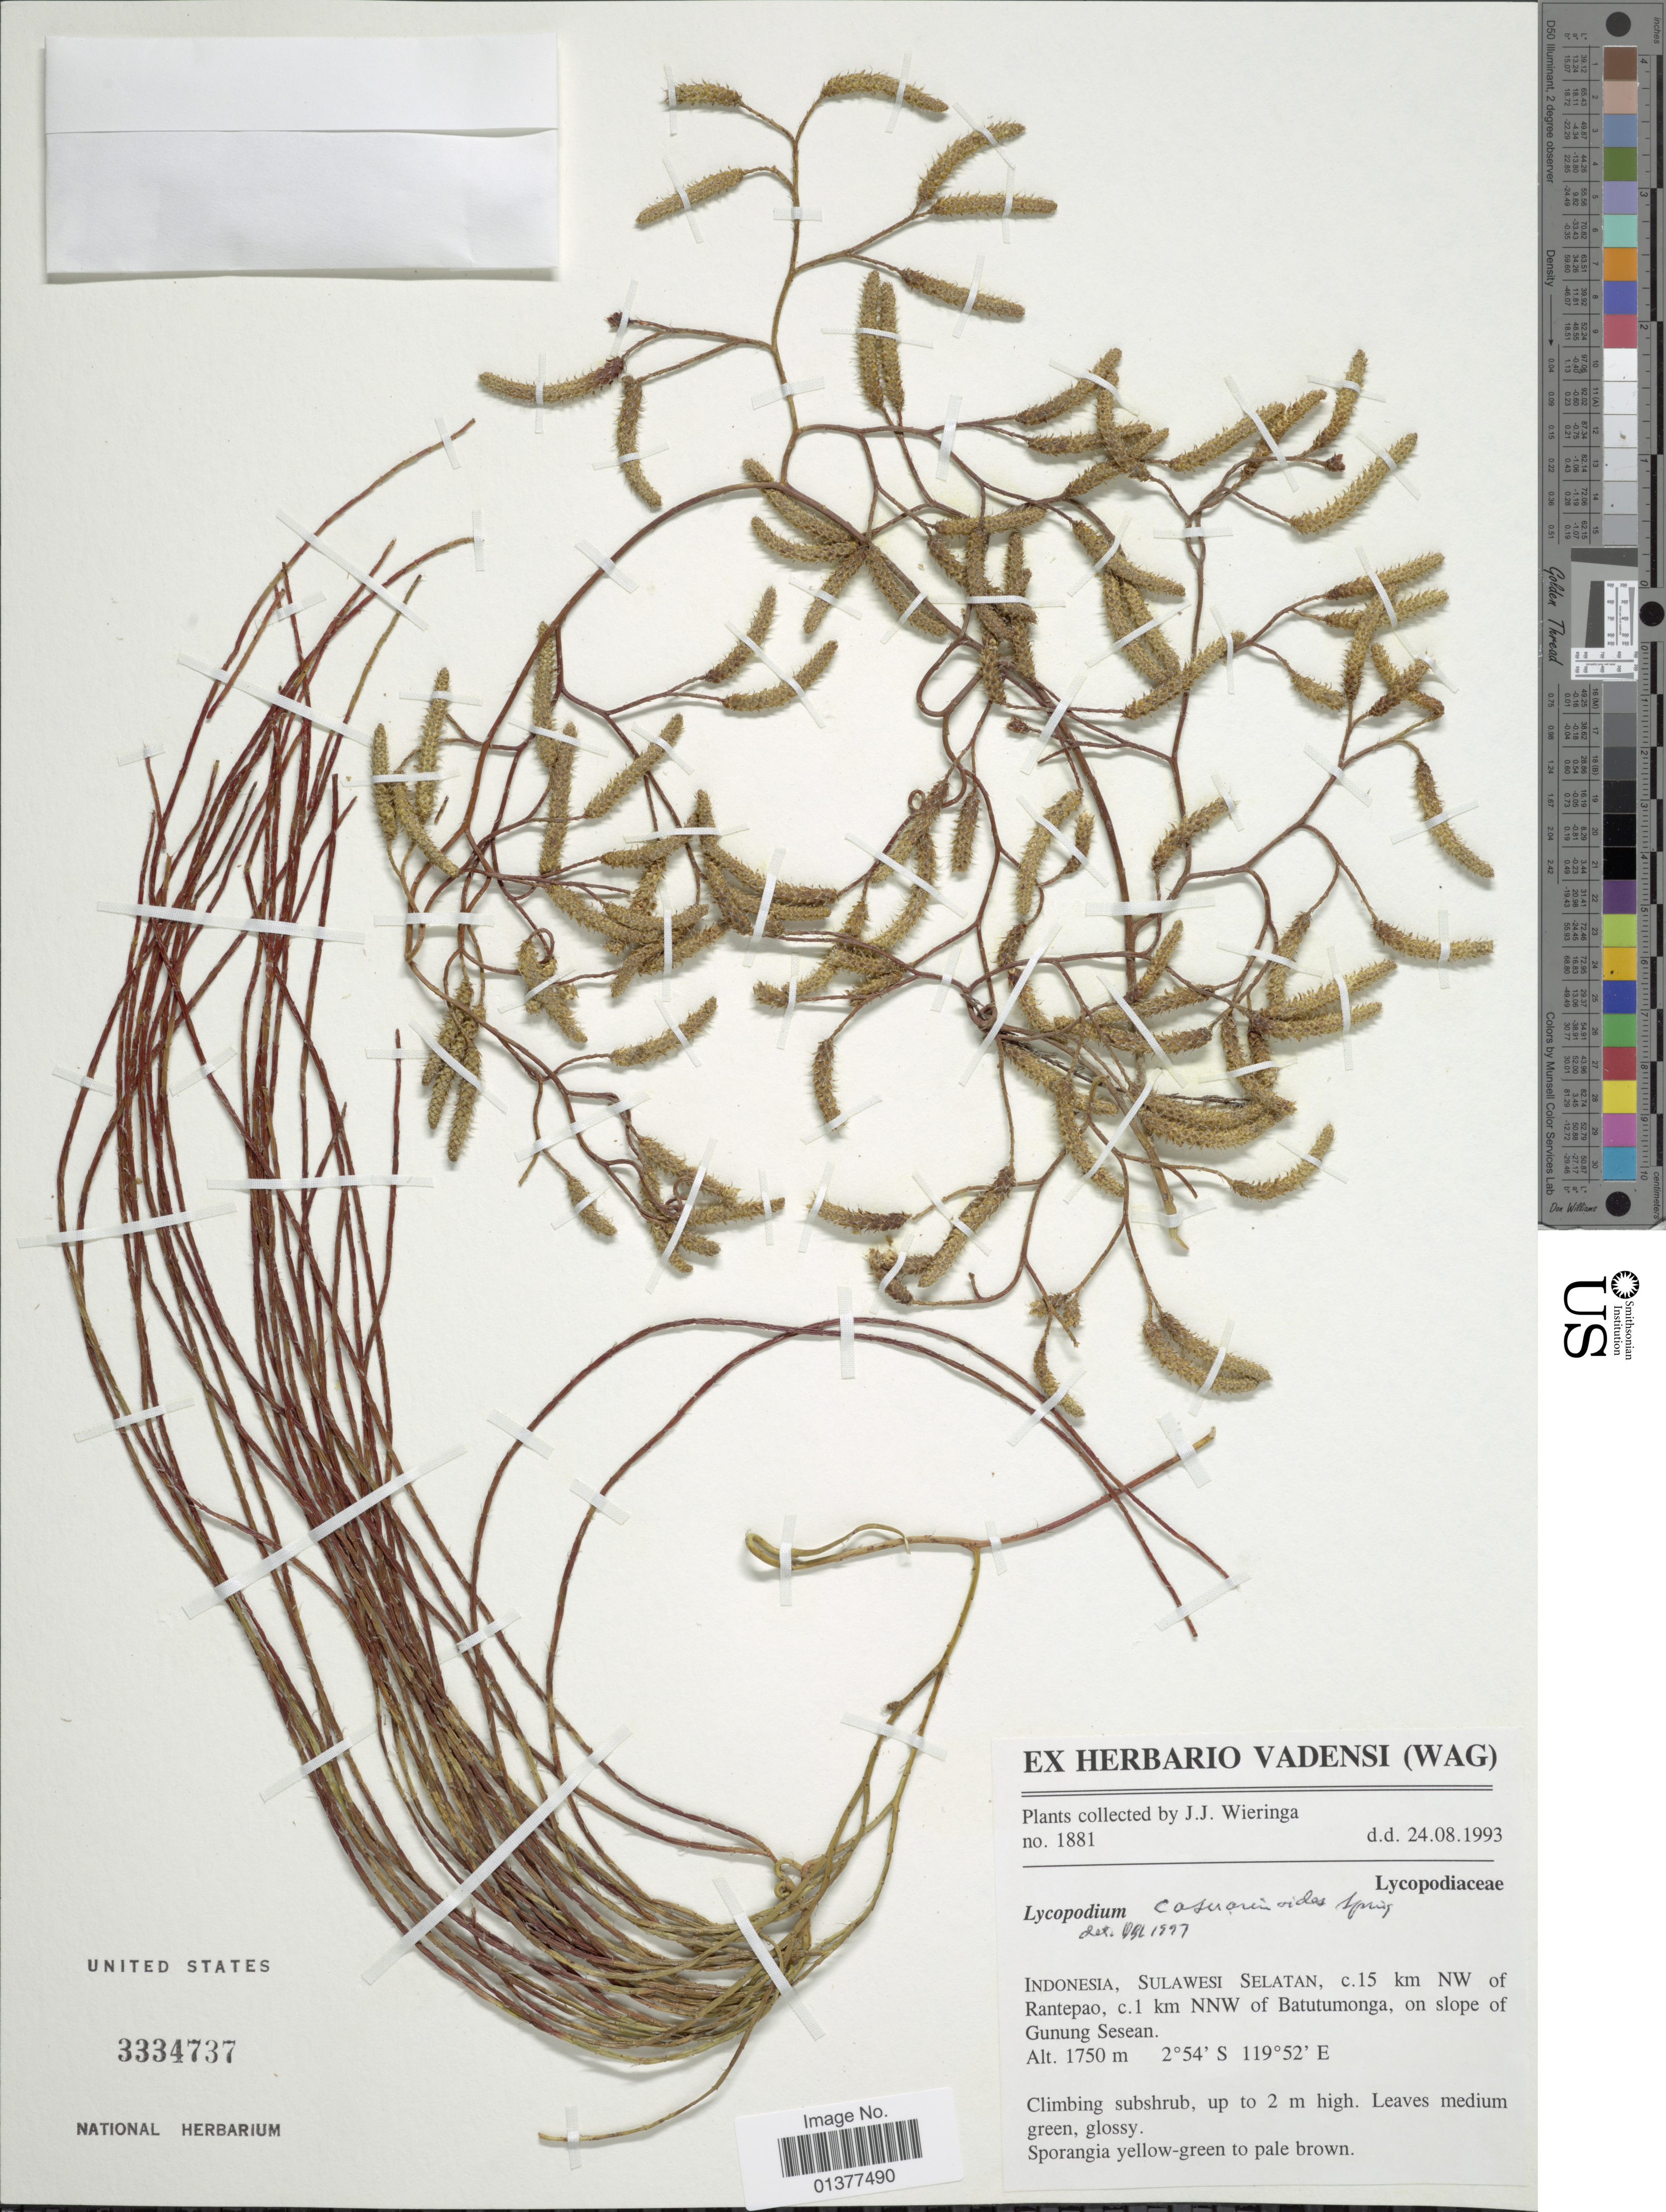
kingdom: Plantae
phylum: Tracheophyta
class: Lycopodiopsida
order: Lycopodiales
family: Lycopodiaceae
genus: Lycopodiastrum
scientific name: Lycopodiastrum casuarinoides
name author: (Spring) Holub ex R.D. Dixit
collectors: J. Wieringa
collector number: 1881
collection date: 1993-08-24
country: Indonesia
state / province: Sulawesi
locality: Selatan, c. 15km NW of Rantepao, c. 1km NNW of Batutumonga, on slope of Gunung Sesean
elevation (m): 1750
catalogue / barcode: US 3334737